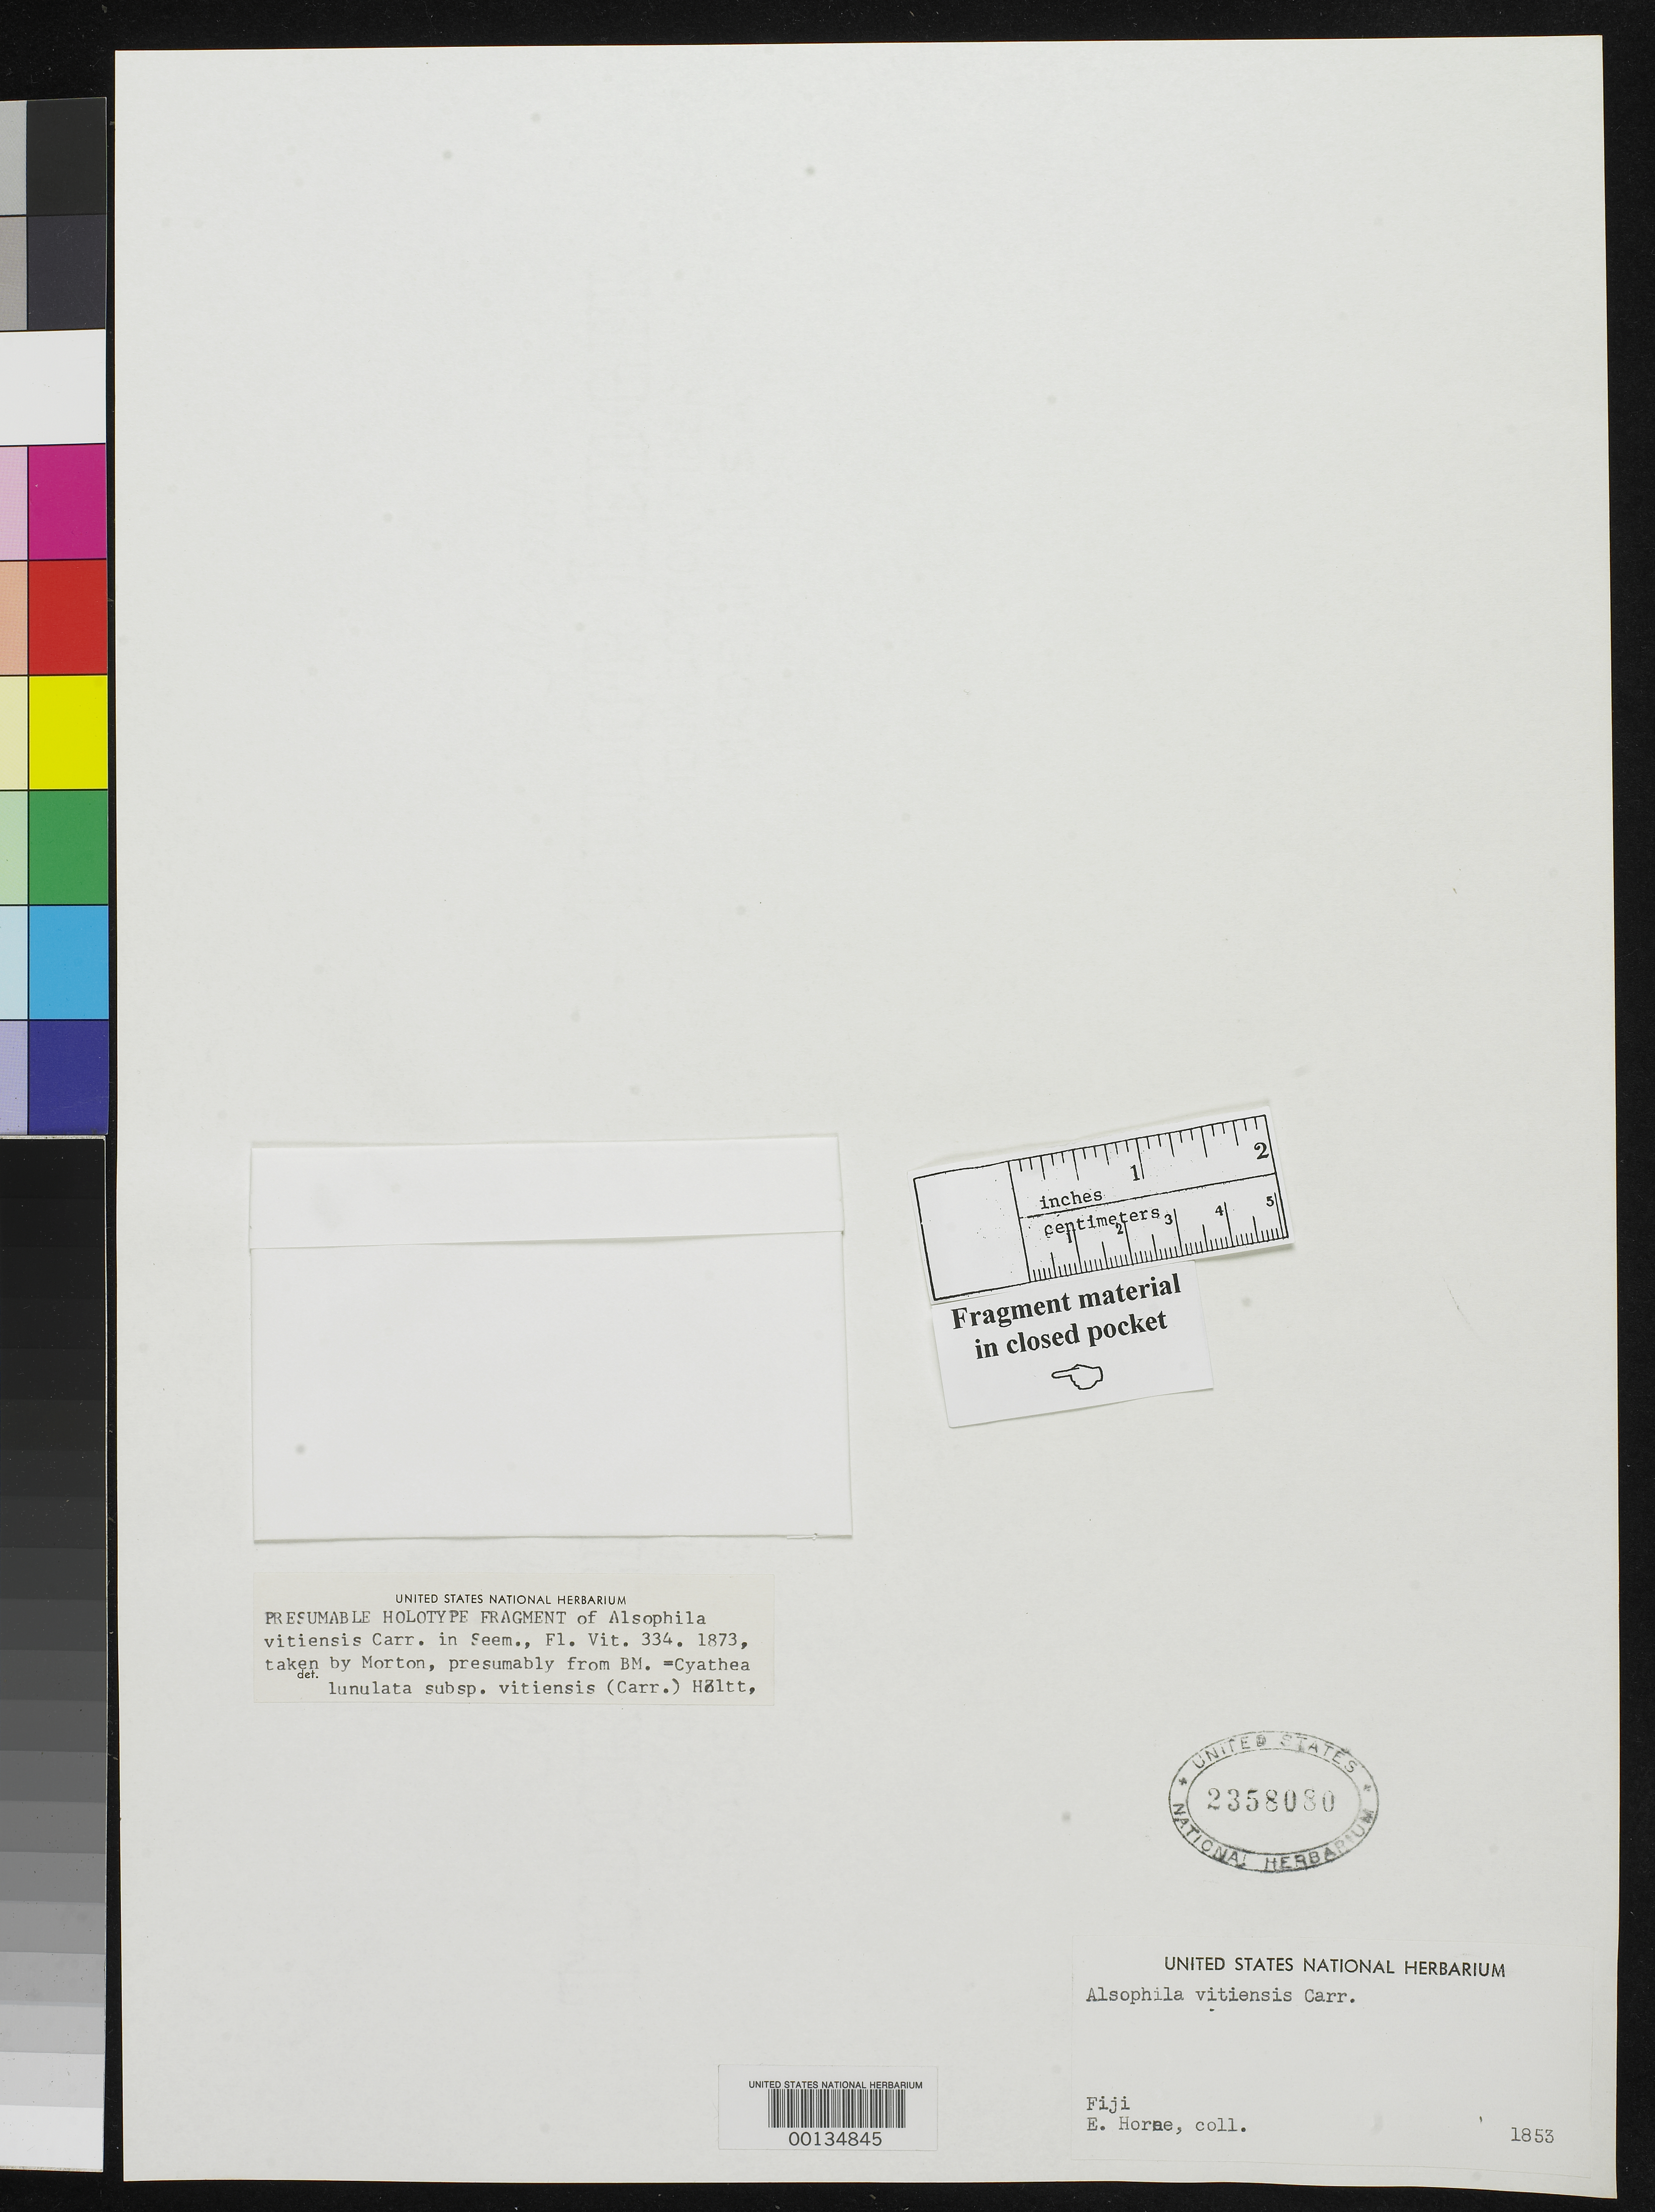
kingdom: Plantae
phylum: Tracheophyta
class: Polypodiopsida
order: Cyatheales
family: Cyatheaceae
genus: Alsophila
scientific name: Alsophila vitiensis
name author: Carruth. in Seem.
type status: Holotype Fragment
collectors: E. Horne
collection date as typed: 1853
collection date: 1853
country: Fiji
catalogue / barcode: US 2358080